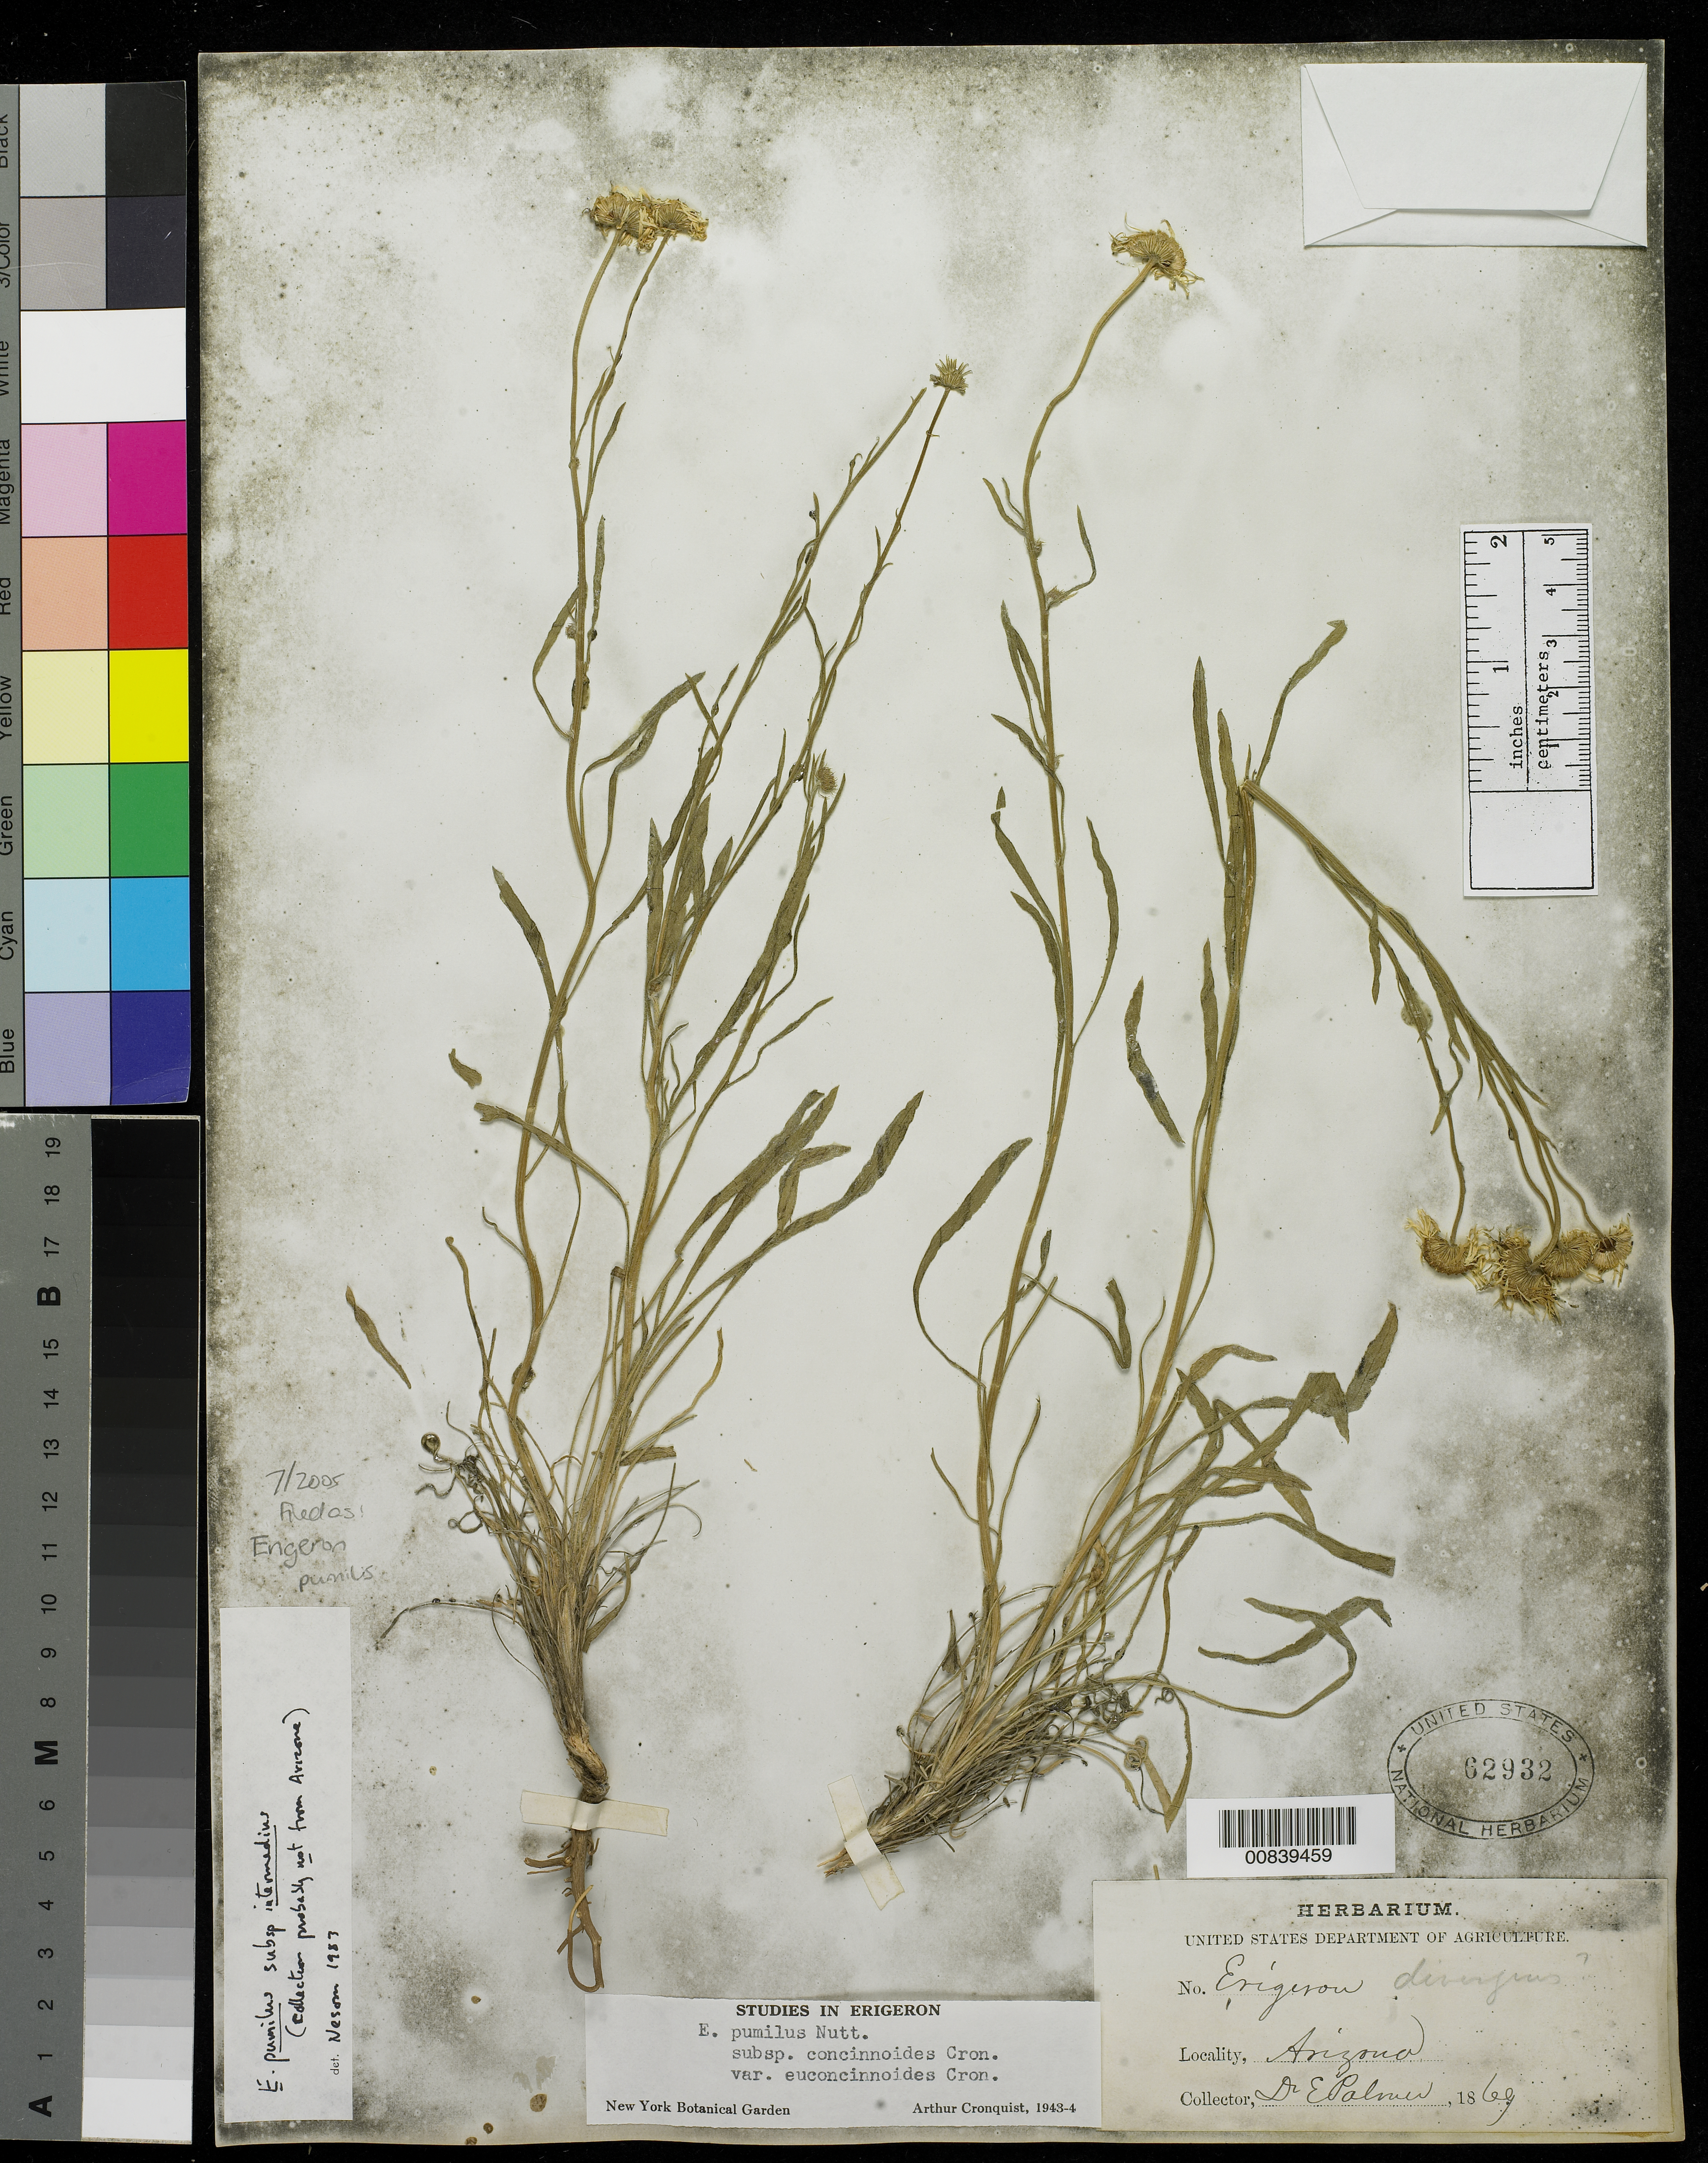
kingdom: Plantae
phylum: Tracheophyta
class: Magnoliopsida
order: Asterales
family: Asteraceae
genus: Erigeron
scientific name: Erigeron pumilus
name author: Nutt.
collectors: E. Palmer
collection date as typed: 1869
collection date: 1869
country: United States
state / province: Arizona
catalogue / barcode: US 62932